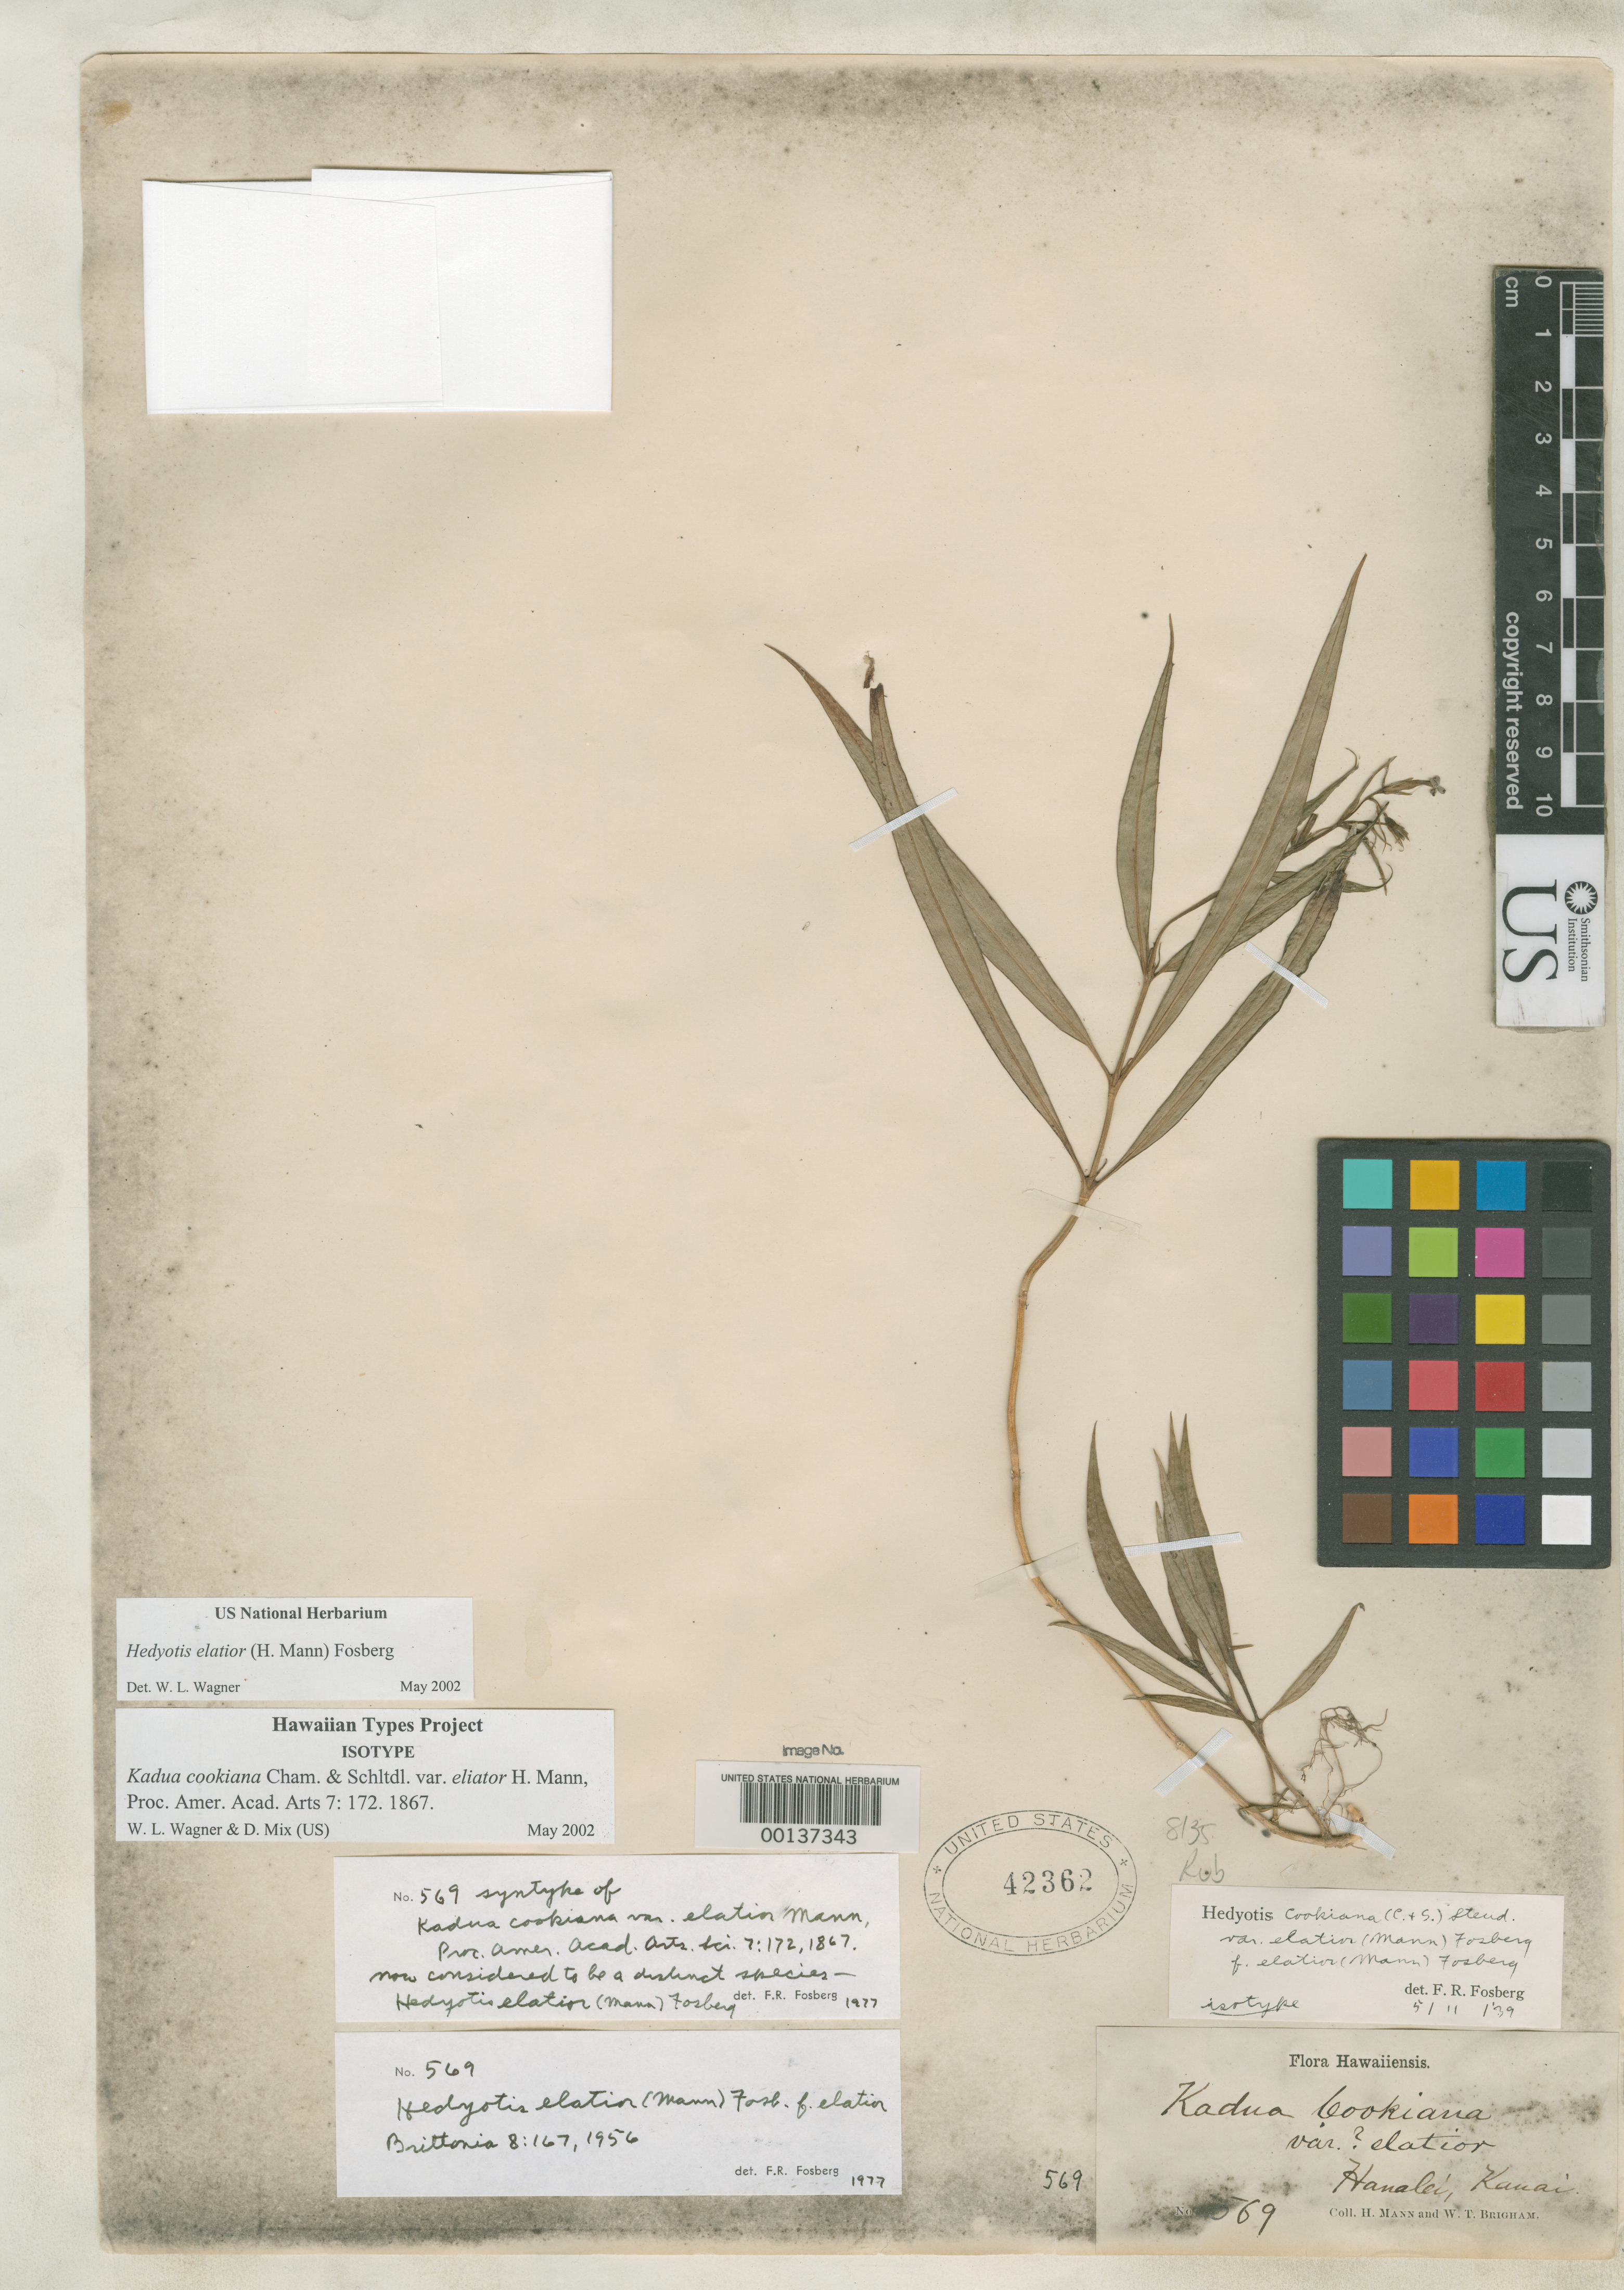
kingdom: Plantae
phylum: Tracheophyta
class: Magnoliopsida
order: Gentianales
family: Rubiaceae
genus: Kadua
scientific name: Kadua cookiana var. elatior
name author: H. Mann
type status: Syntype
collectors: H. Mann & W. T. Brigham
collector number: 569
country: United States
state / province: Hawaii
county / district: Kauai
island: Kaua'i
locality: Kauai, Hanalei.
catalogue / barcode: US 42362